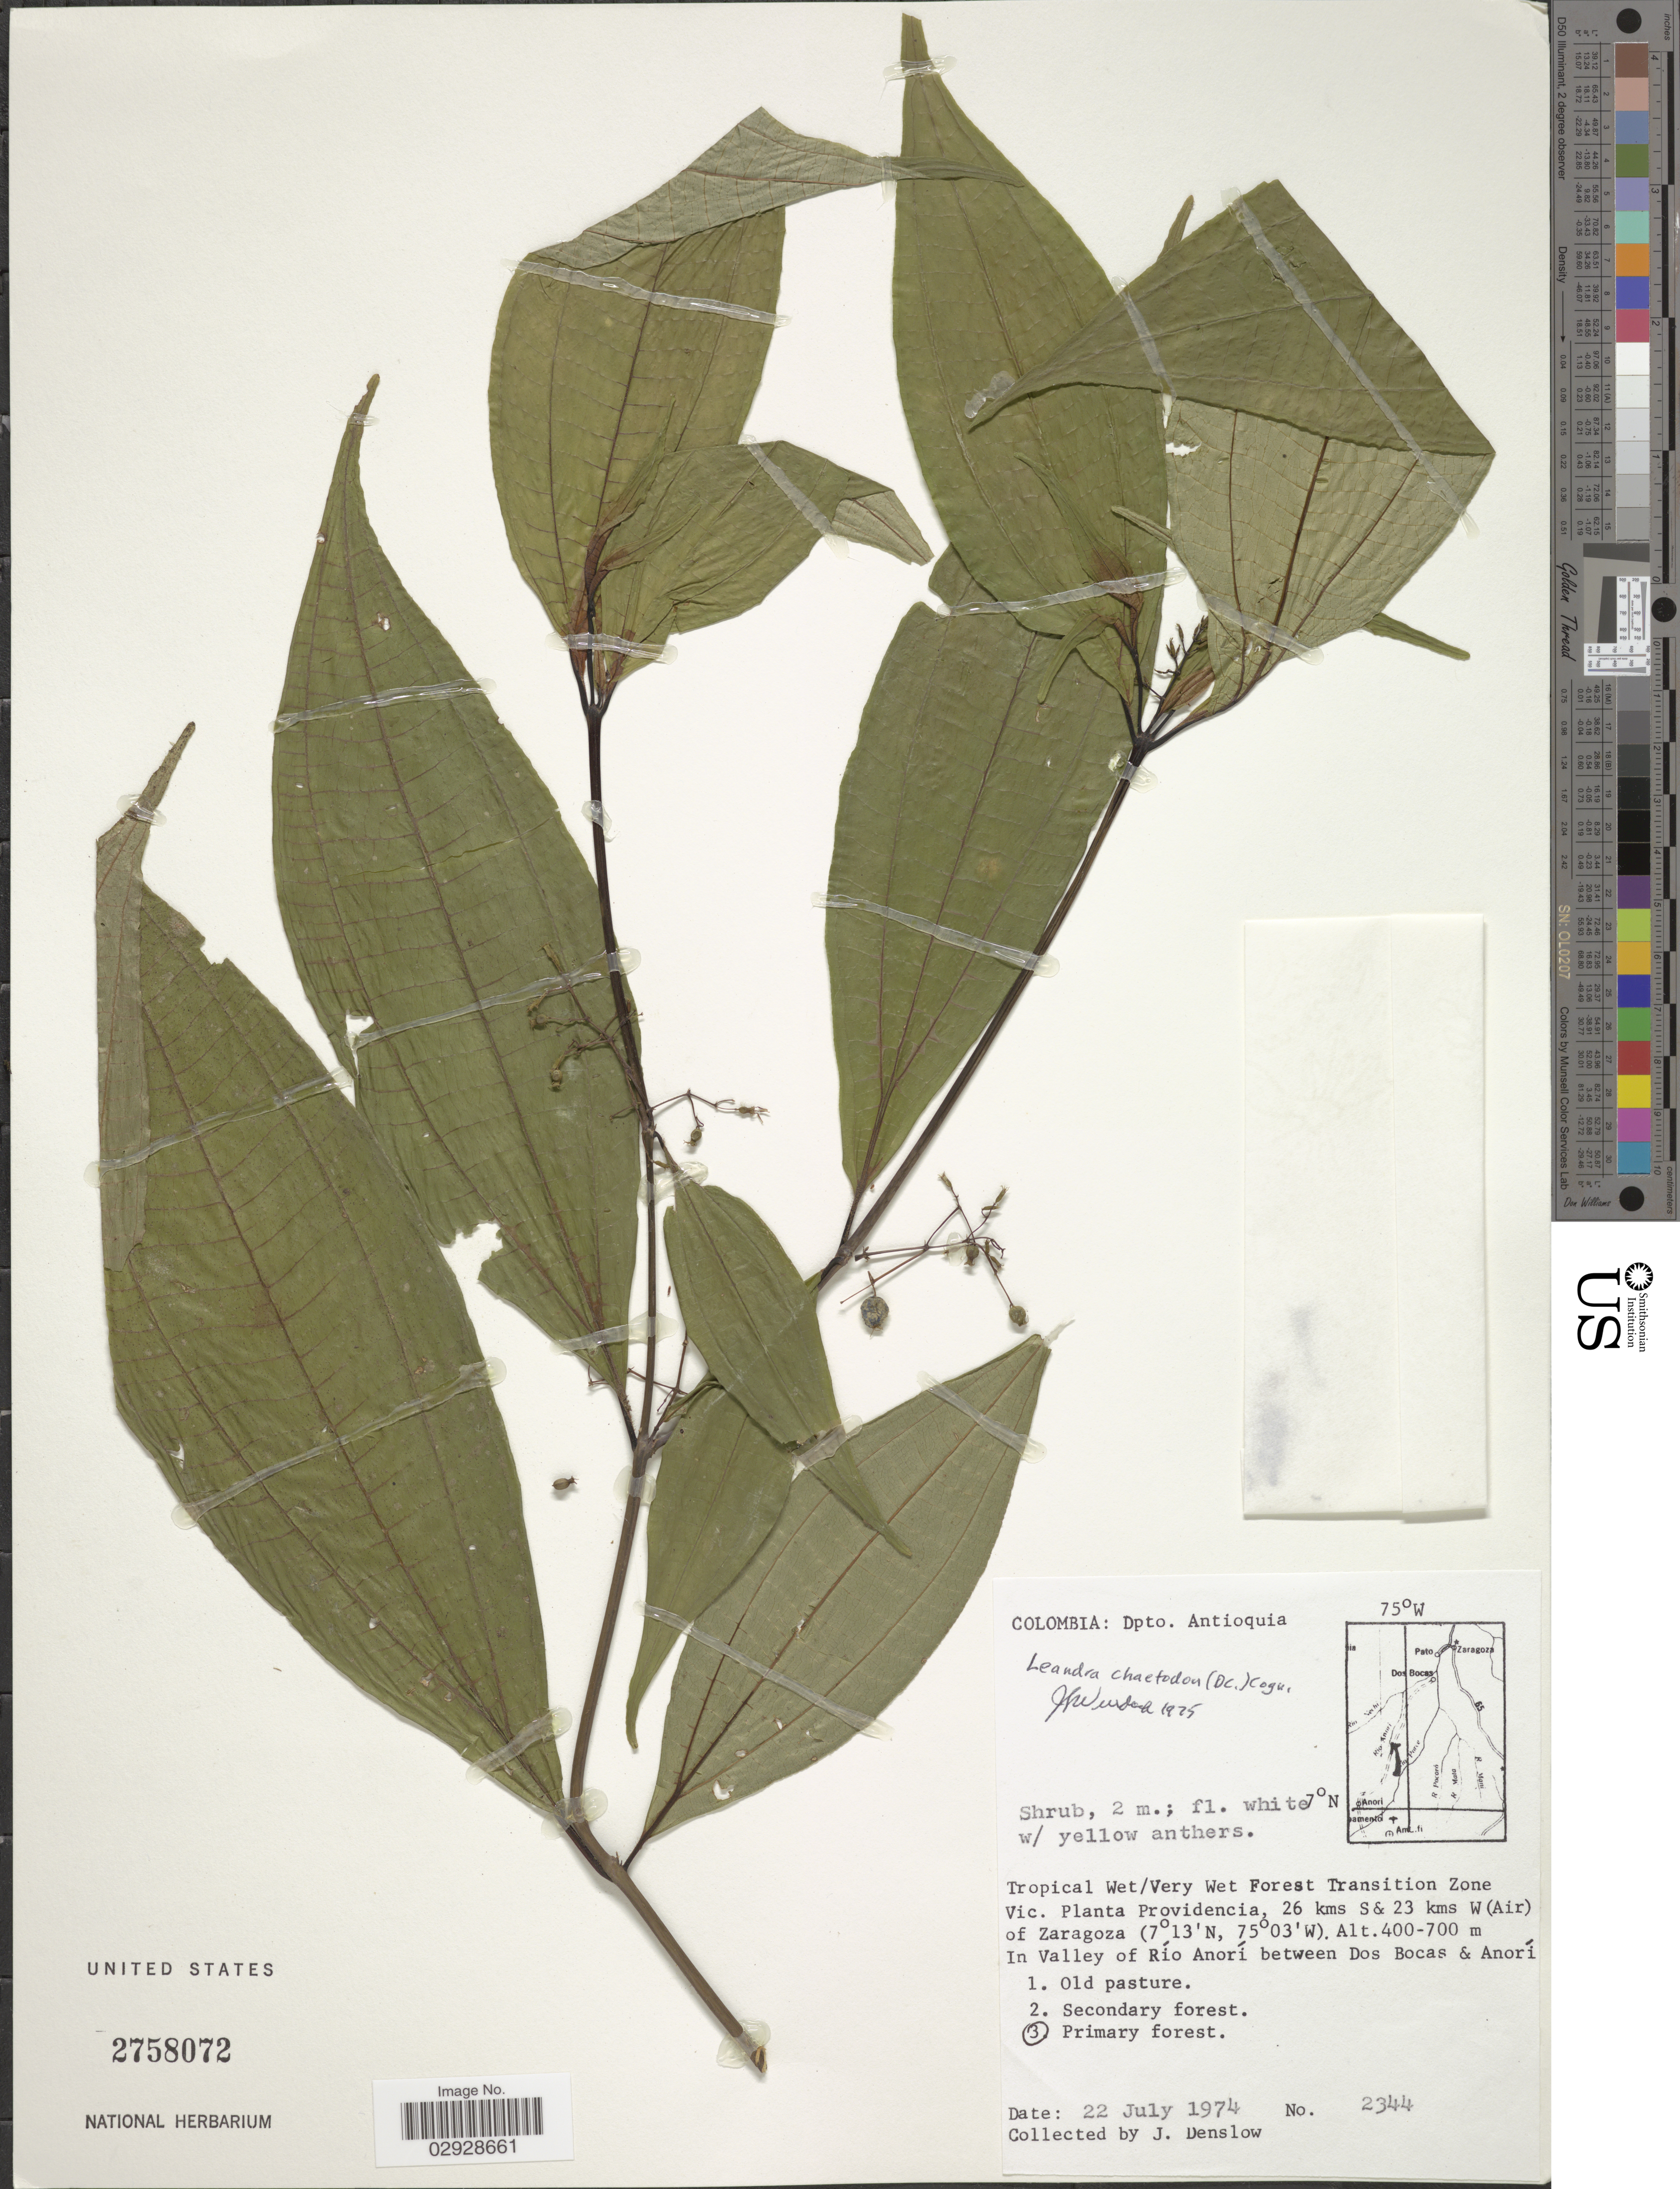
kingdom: Plantae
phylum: Tracheophyta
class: Magnoliopsida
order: Myrtales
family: Melastomataceae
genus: Leandra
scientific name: Leandra chaetodon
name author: (DC.) Cogn.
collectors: J. Denslow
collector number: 2344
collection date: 1974-07-22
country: Colombia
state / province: Antioquia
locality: Dpto. Antioquia. Vic. Planta Providencia, 26 kms S & 23 kms W (Air) of Zaragoza. In Valley of Río Anorí between Dos Bocas & Anorí.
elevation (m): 400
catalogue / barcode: US 2758072